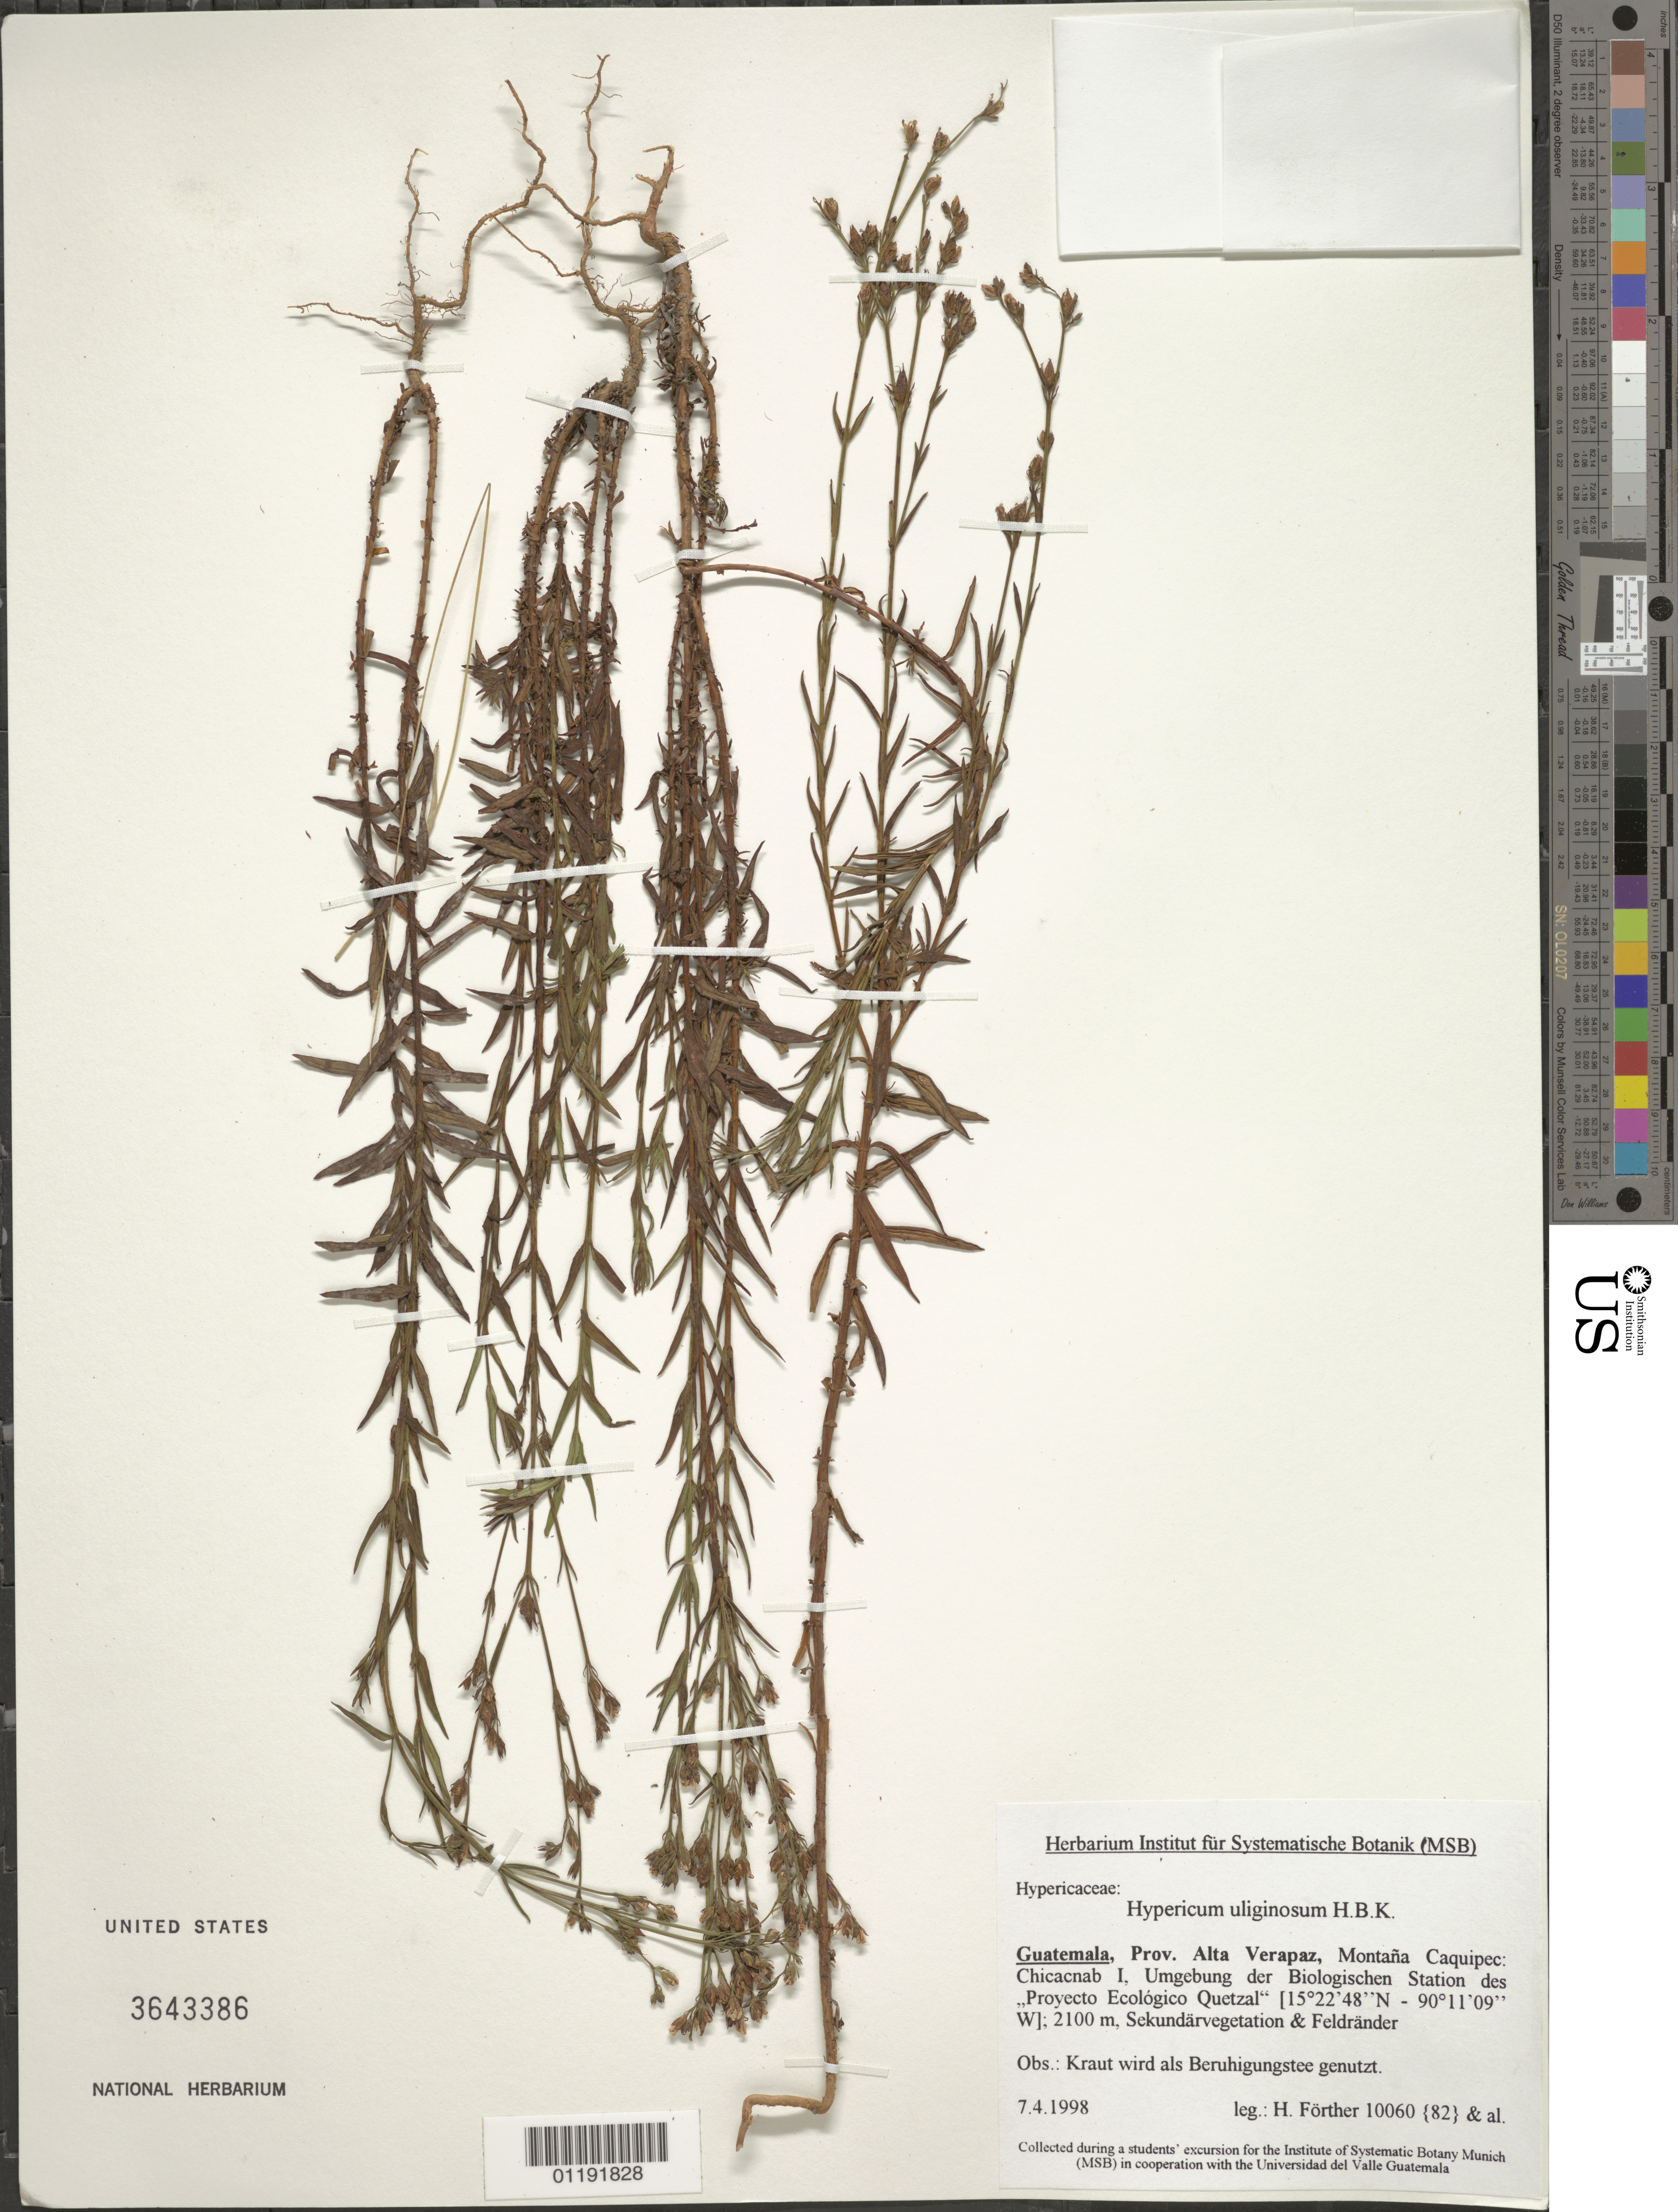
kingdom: Plantae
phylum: Tracheophyta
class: Magnoliopsida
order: Malpighiales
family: Hypericaceae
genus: Hypericum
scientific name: Hypericum uliginosum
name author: Kunth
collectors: H. Fôrther et al.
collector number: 10060 {82}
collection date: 1998-04-07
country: Guatemala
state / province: Alta Verapaz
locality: Montana Caquipec, Chicacnab, vicinity of Biological Station of the Quetzal Ecology Project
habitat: Secondary vegetation and edges of fields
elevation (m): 2100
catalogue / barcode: US 3643386